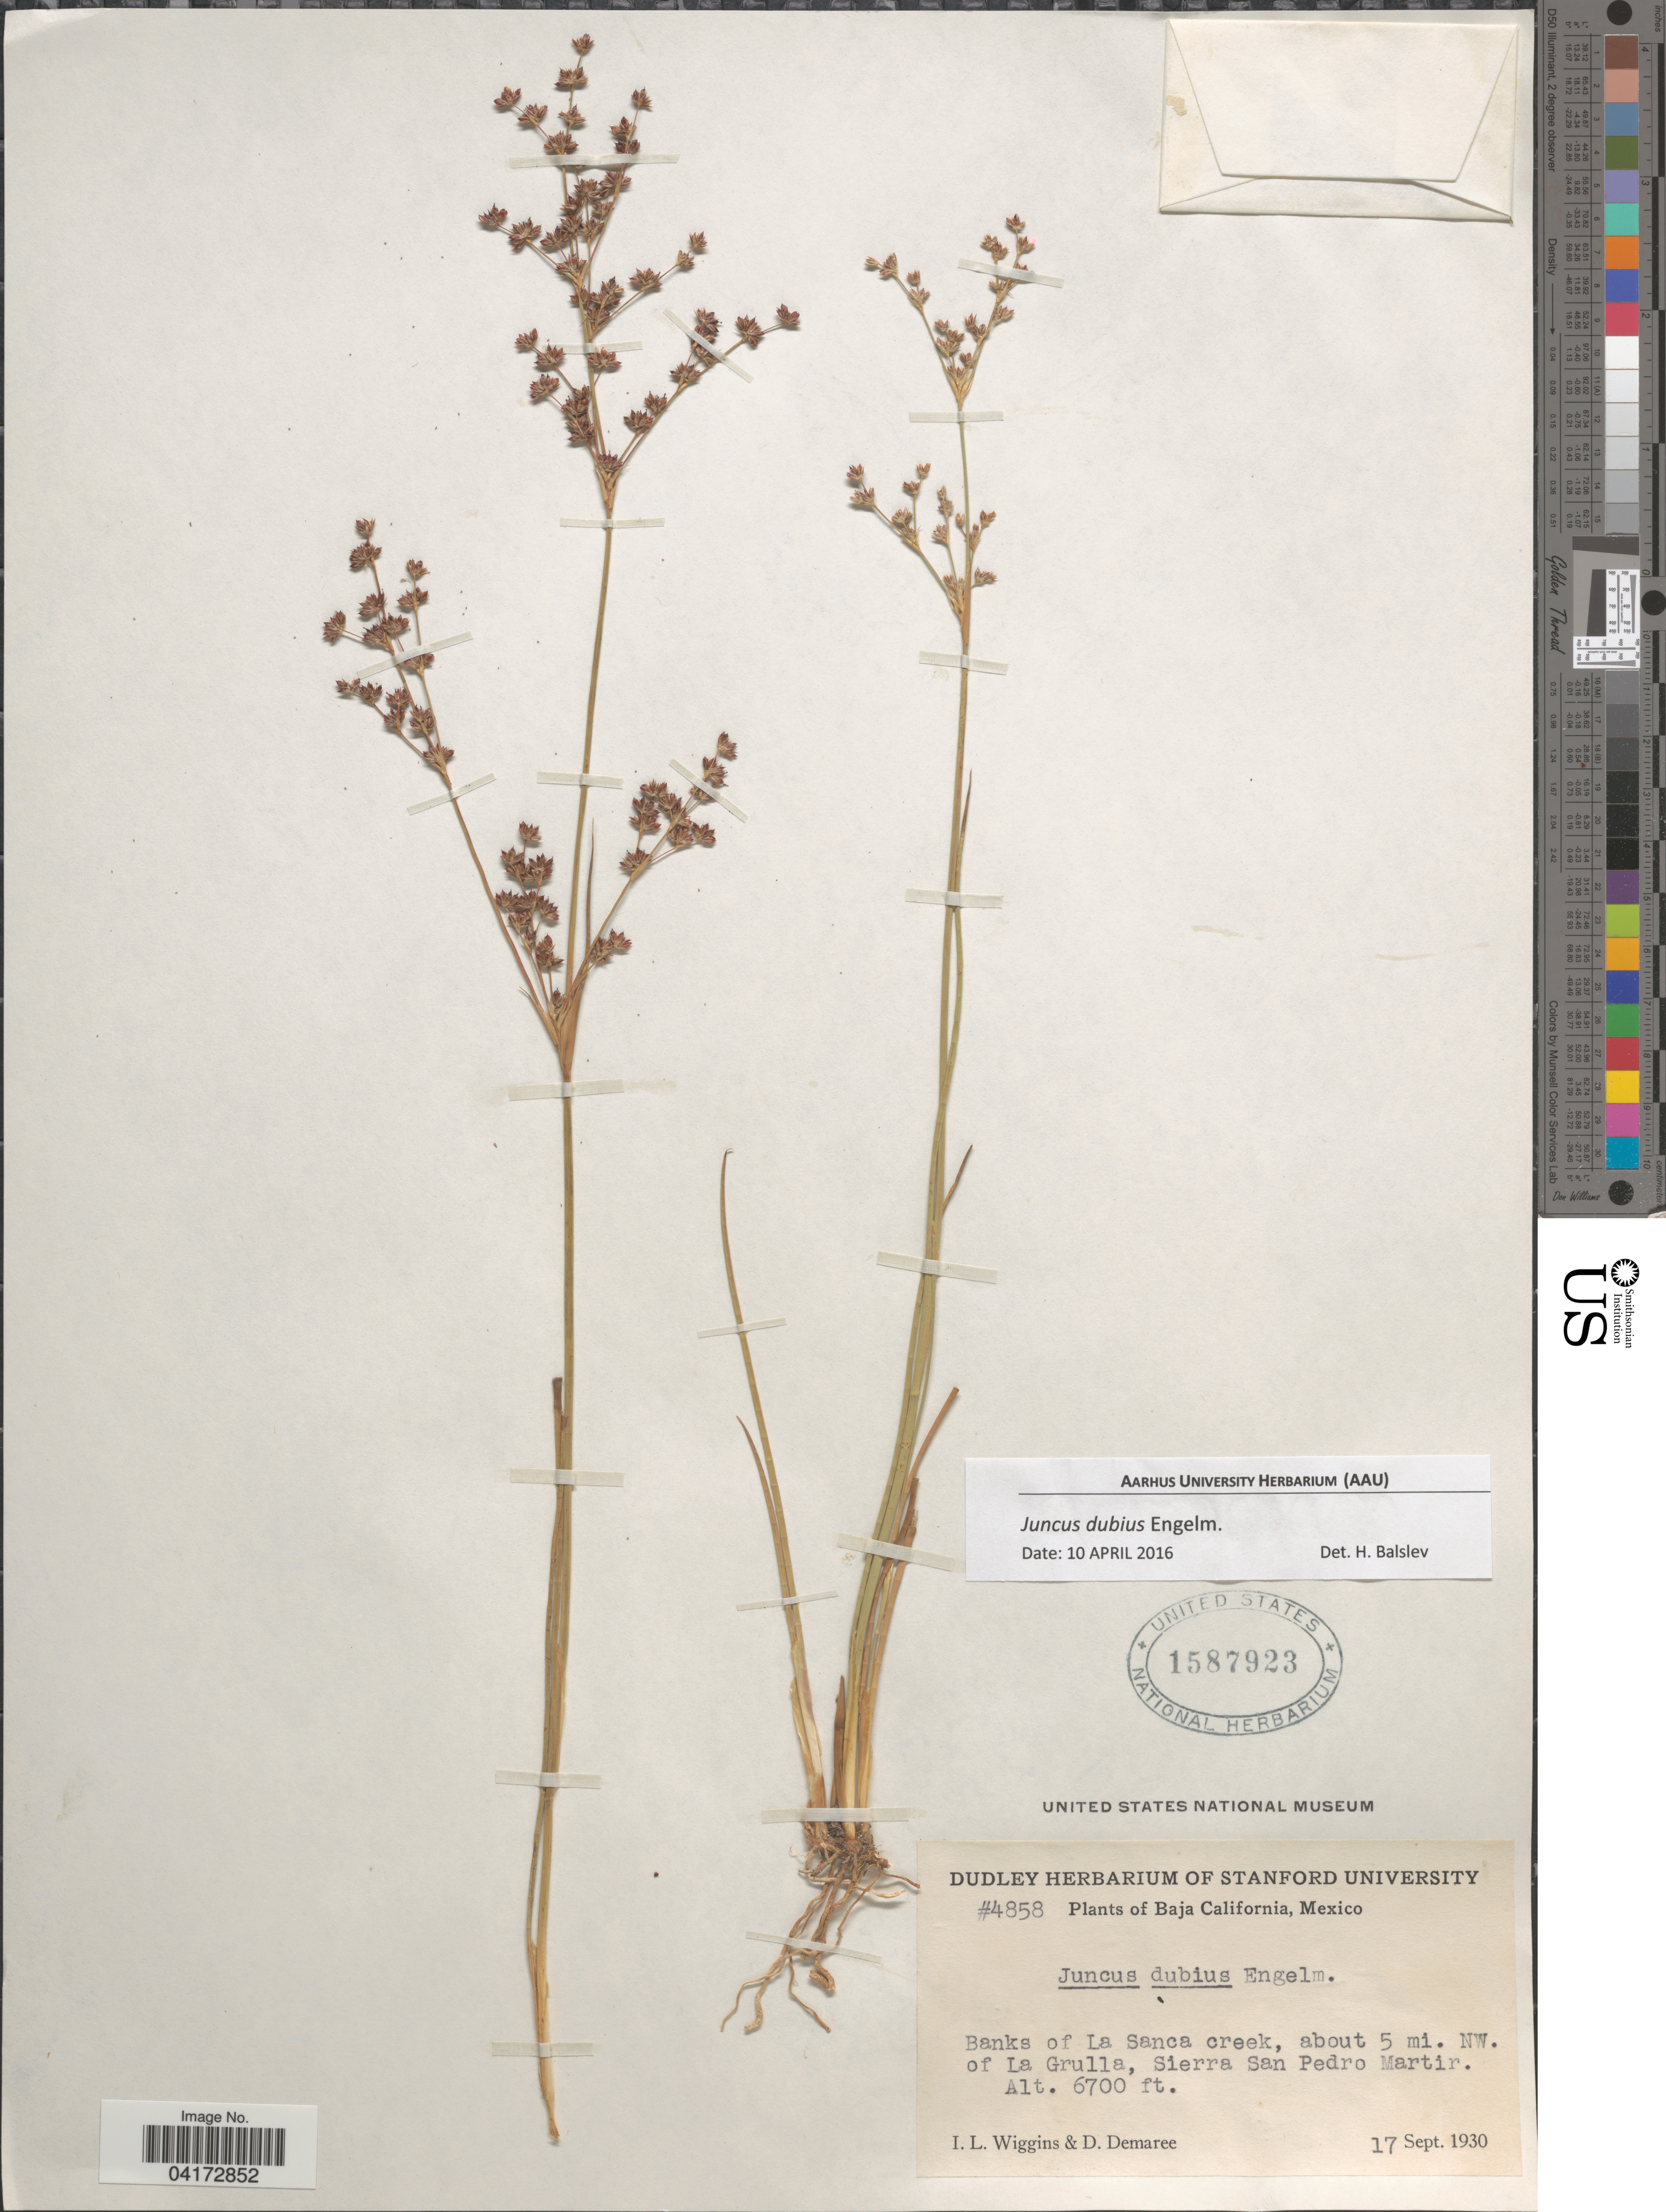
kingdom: Plantae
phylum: Tracheophyta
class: Liliopsida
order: Poales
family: Juncaceae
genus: Juncus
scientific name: Juncus dubius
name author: Engelm.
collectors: I. L. Wiggins & D. Demaree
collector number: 4858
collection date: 1930-09-17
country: Mexico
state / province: Baja California Norte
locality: Banks of La Sanca creek, about 5 mi. NW. of La Grulla, Sierra San Pedro Martir.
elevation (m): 2042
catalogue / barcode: US 1587923